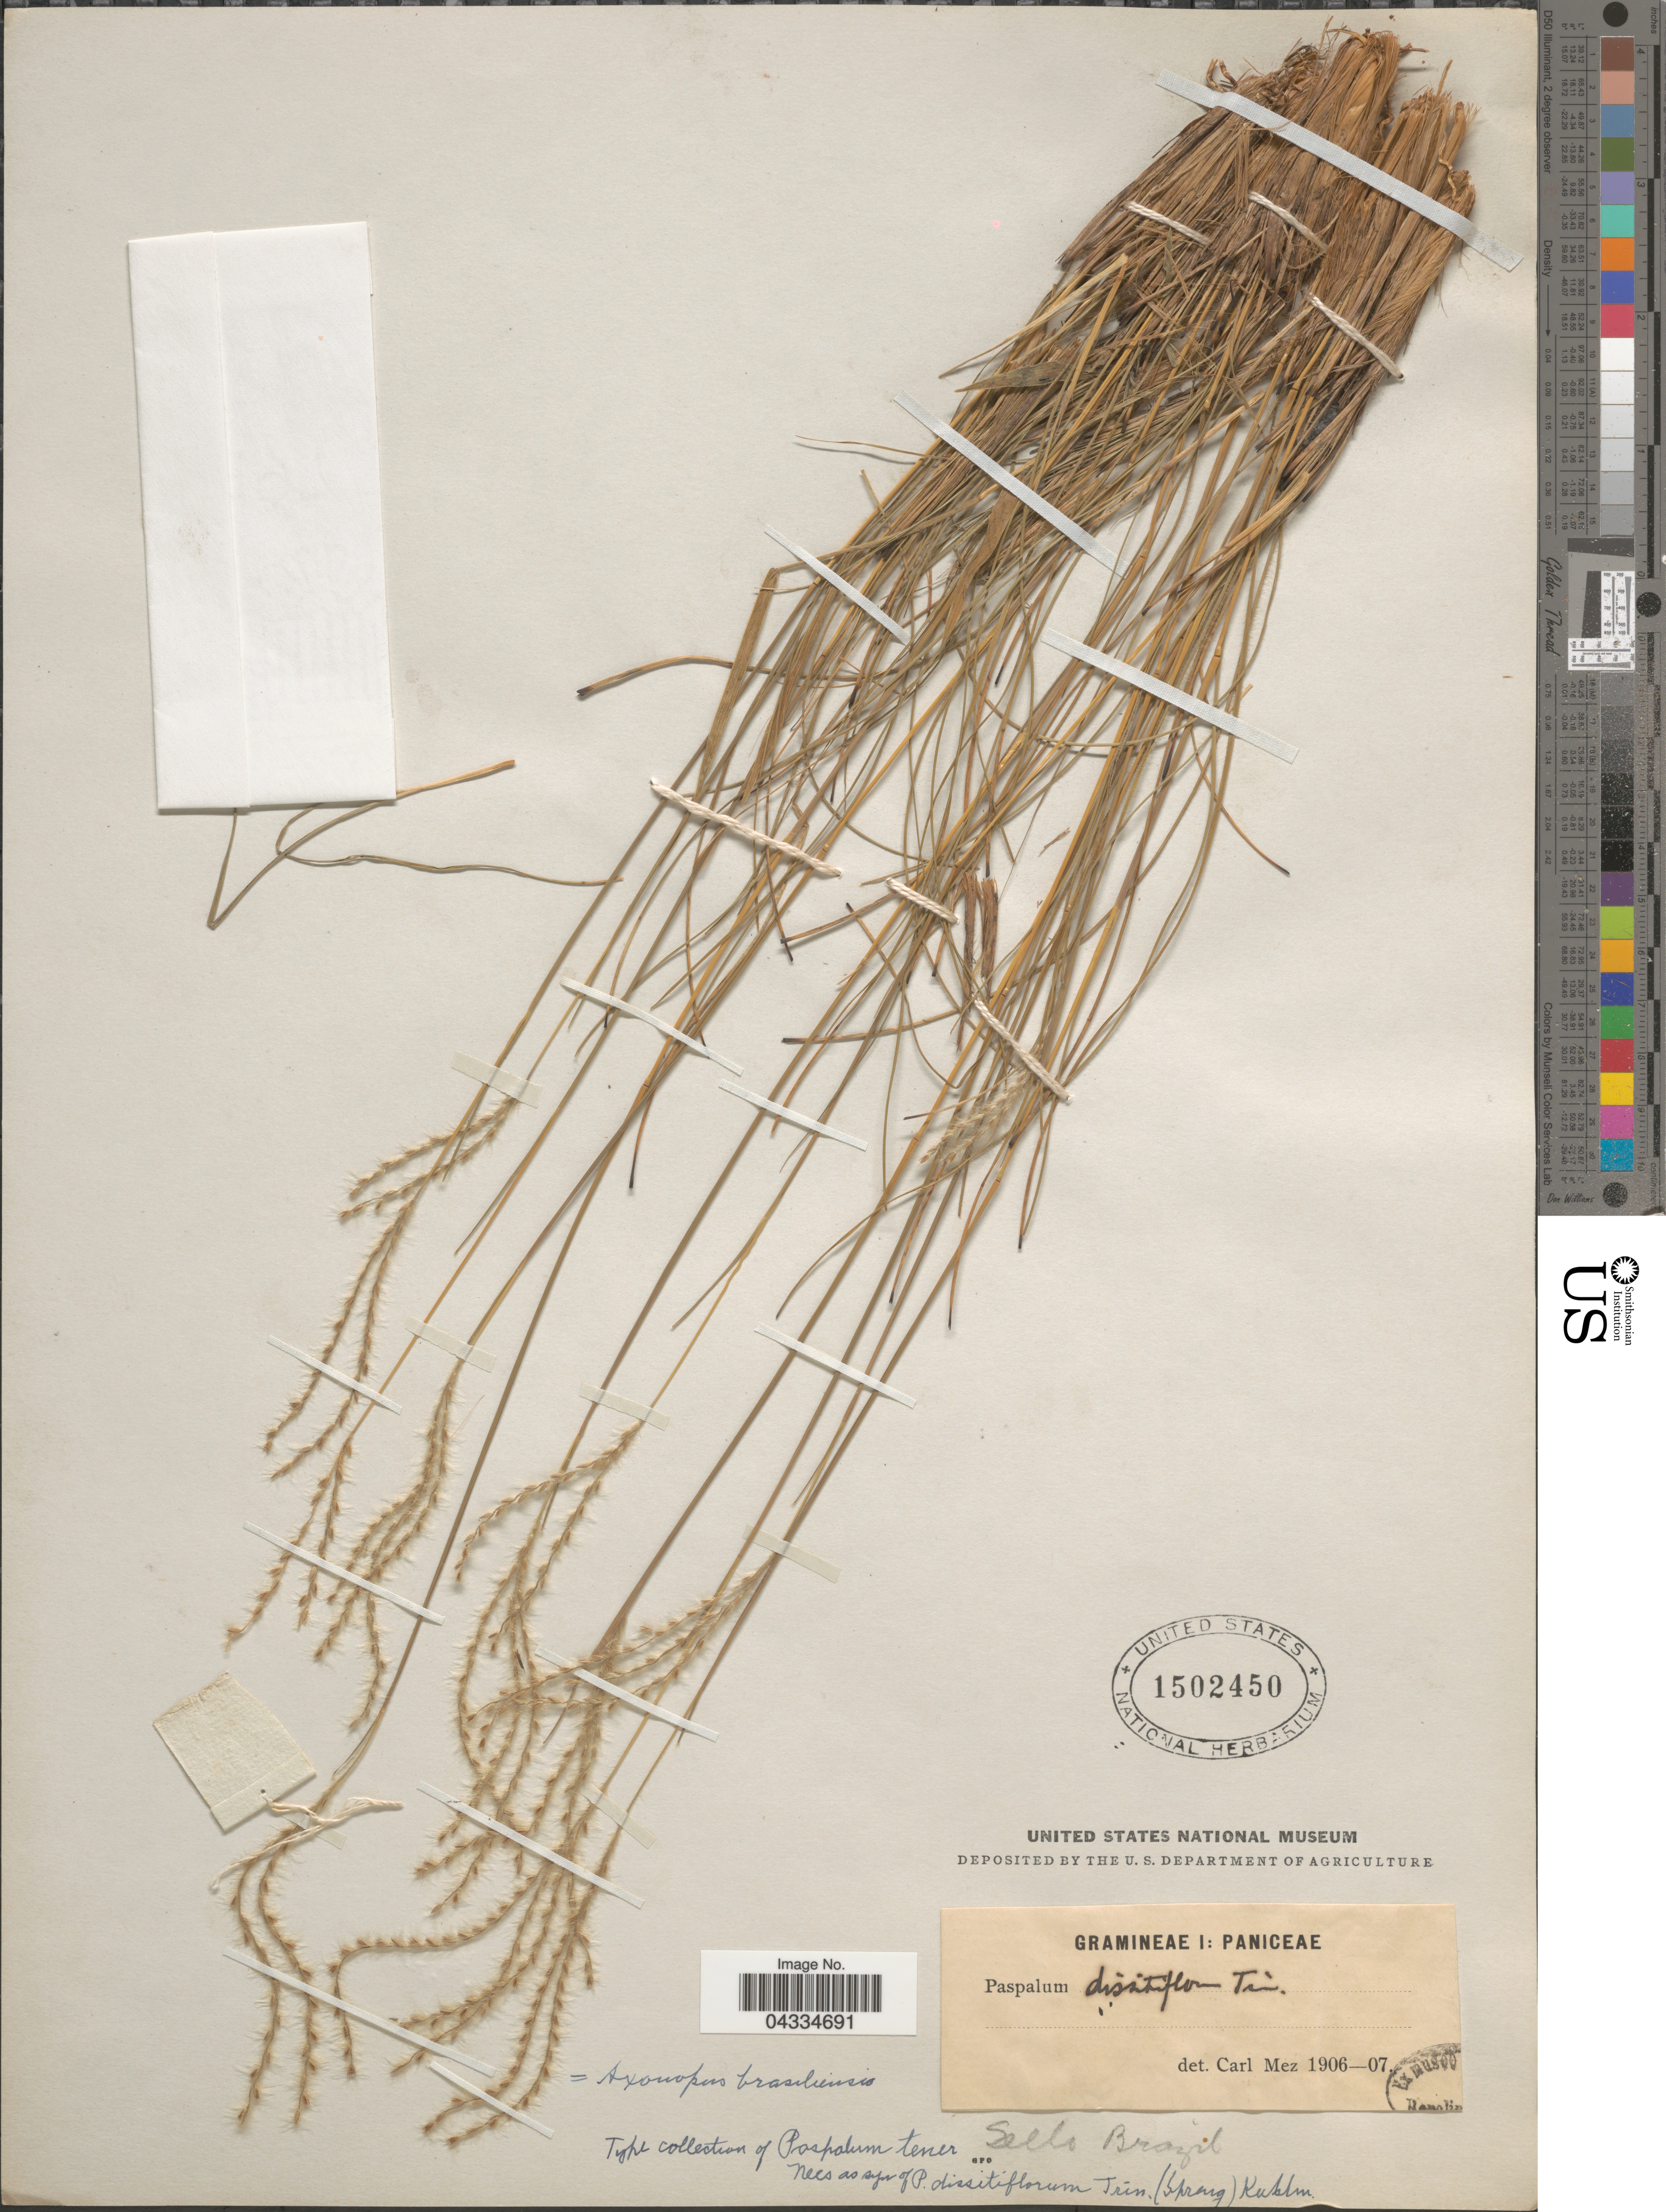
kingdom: Plantae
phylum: Tracheophyta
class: Liliopsida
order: Poales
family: Poaceae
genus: Axonopus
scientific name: Axonopus brasiliensis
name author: Kuhlm.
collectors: -. Sello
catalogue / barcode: US 1502450